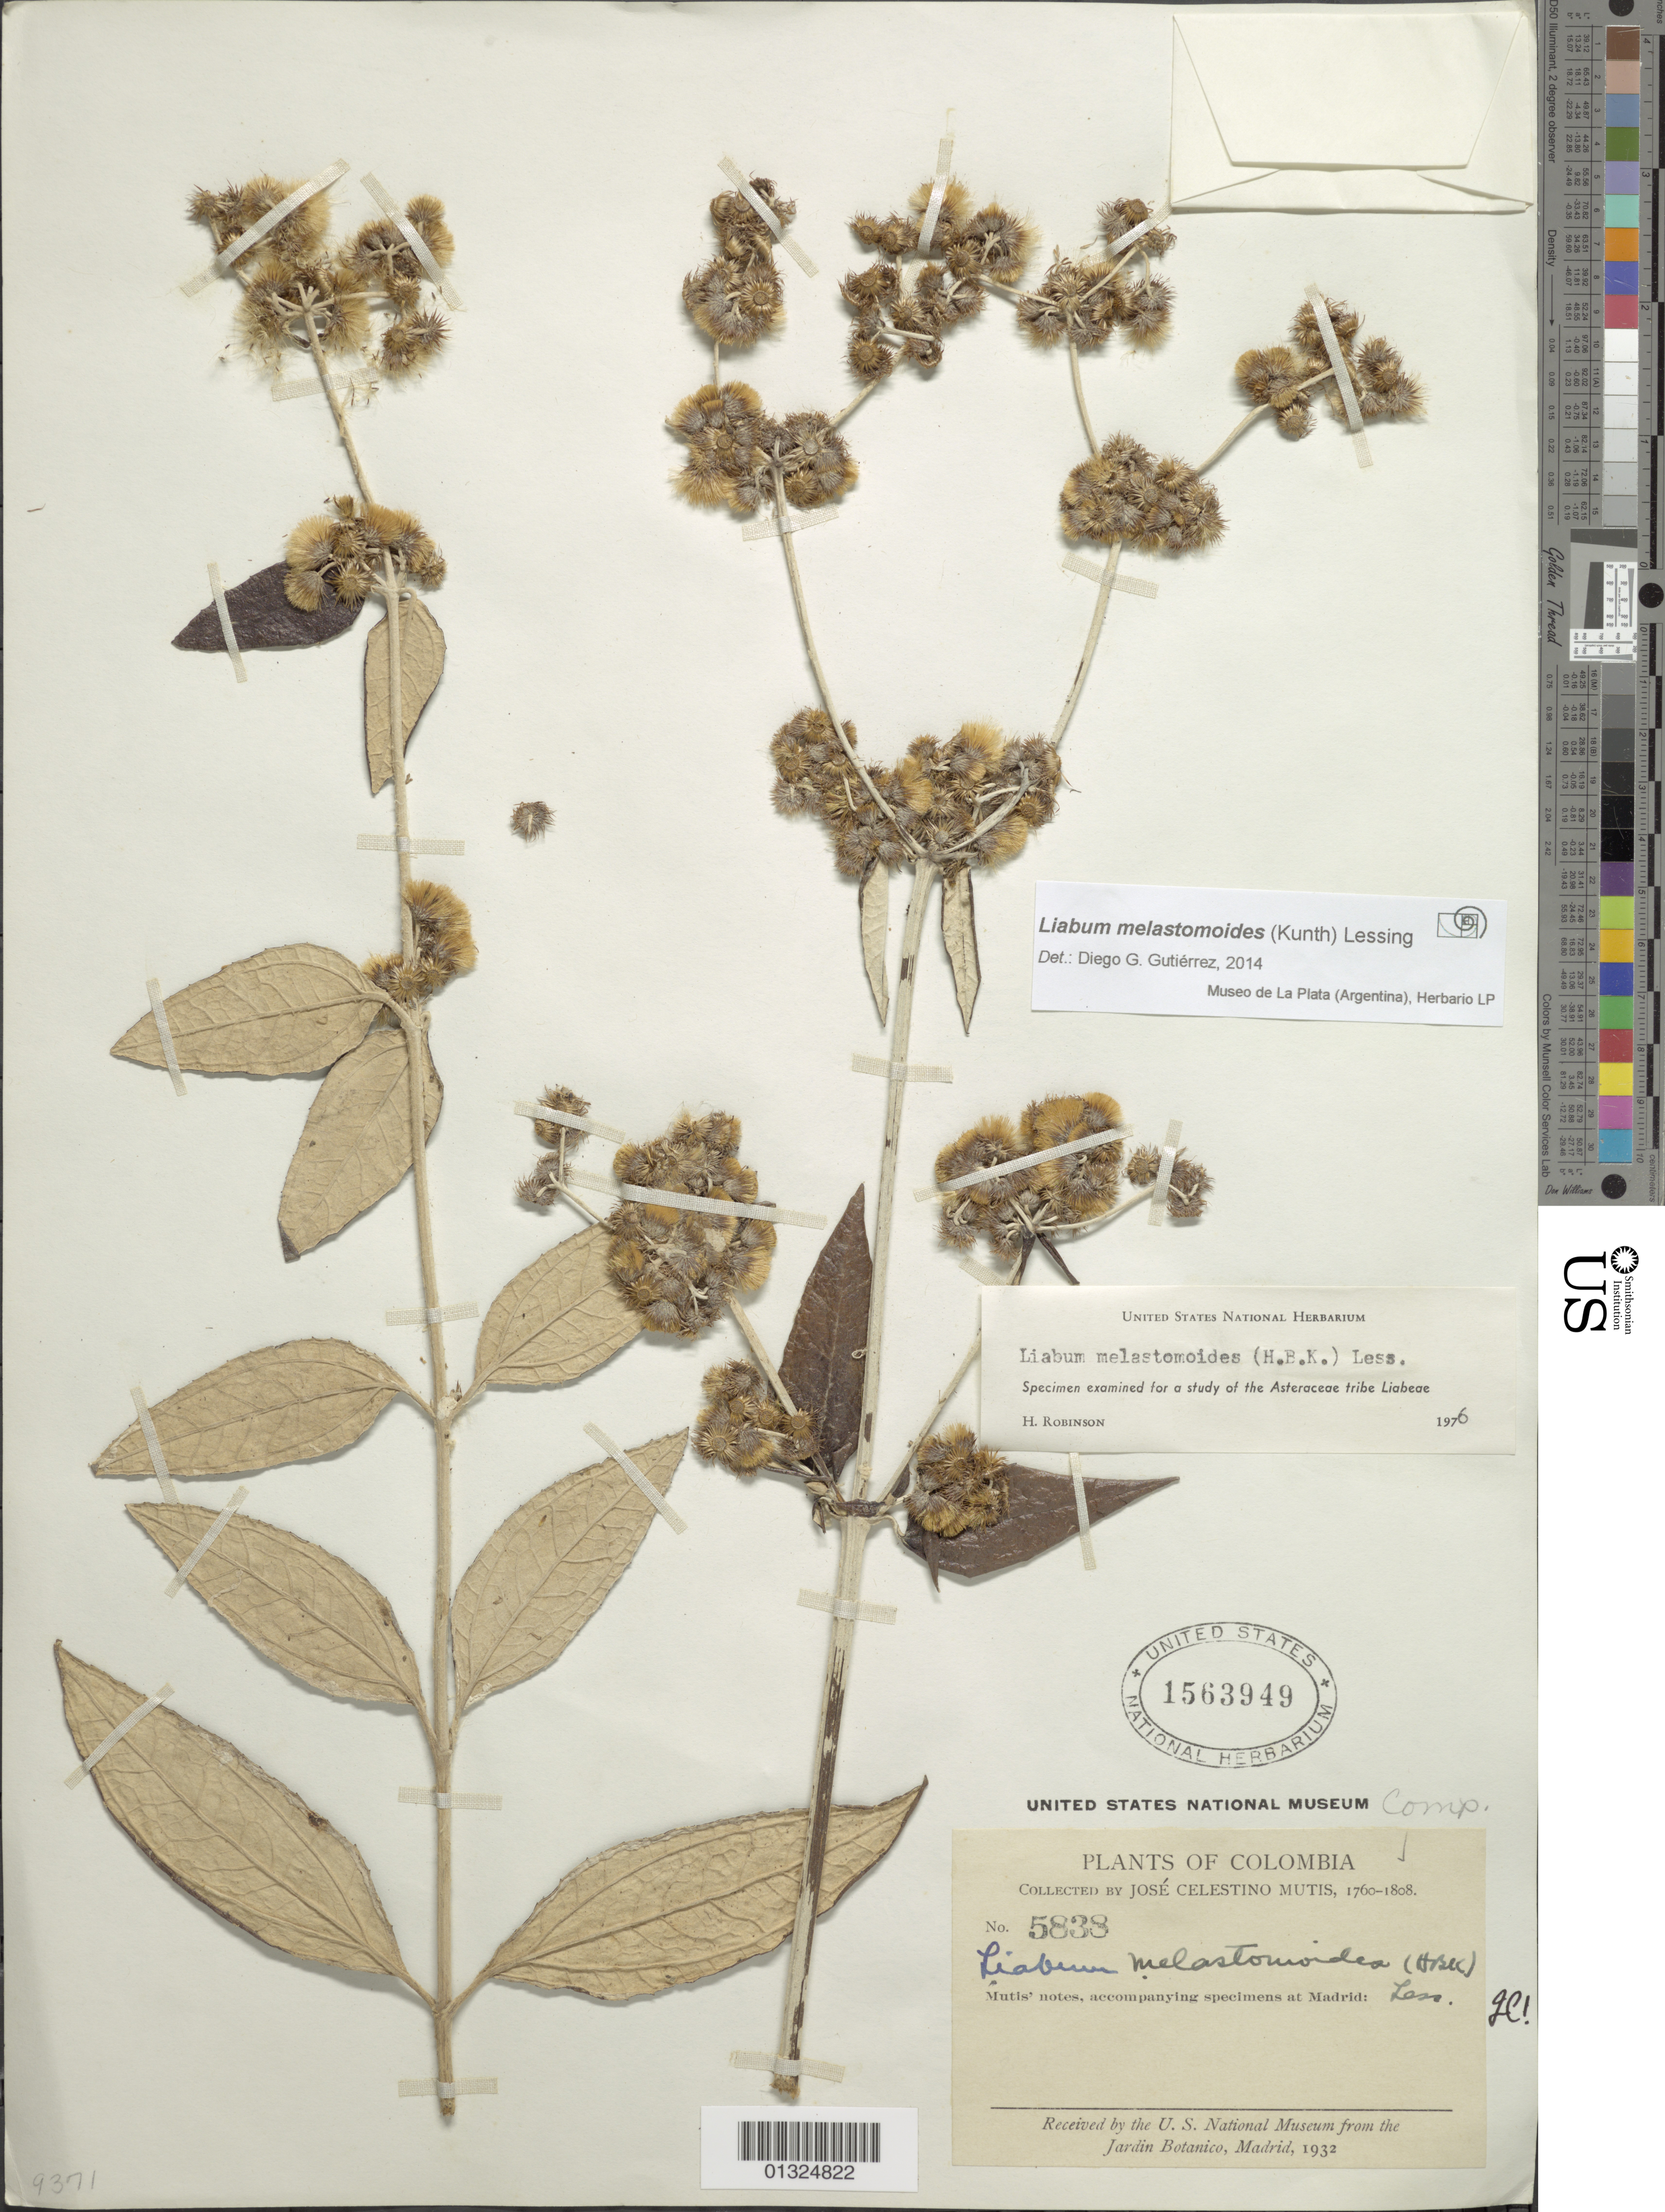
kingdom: Plantae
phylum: Tracheophyta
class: Magnoliopsida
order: Asterales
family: Asteraceae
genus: Liabum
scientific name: Liabum melastomoides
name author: (Kunth) Less.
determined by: Gutierrez, D. G.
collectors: J. C. B. Mutis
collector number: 5838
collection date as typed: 1760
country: Colombia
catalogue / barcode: US 1563949